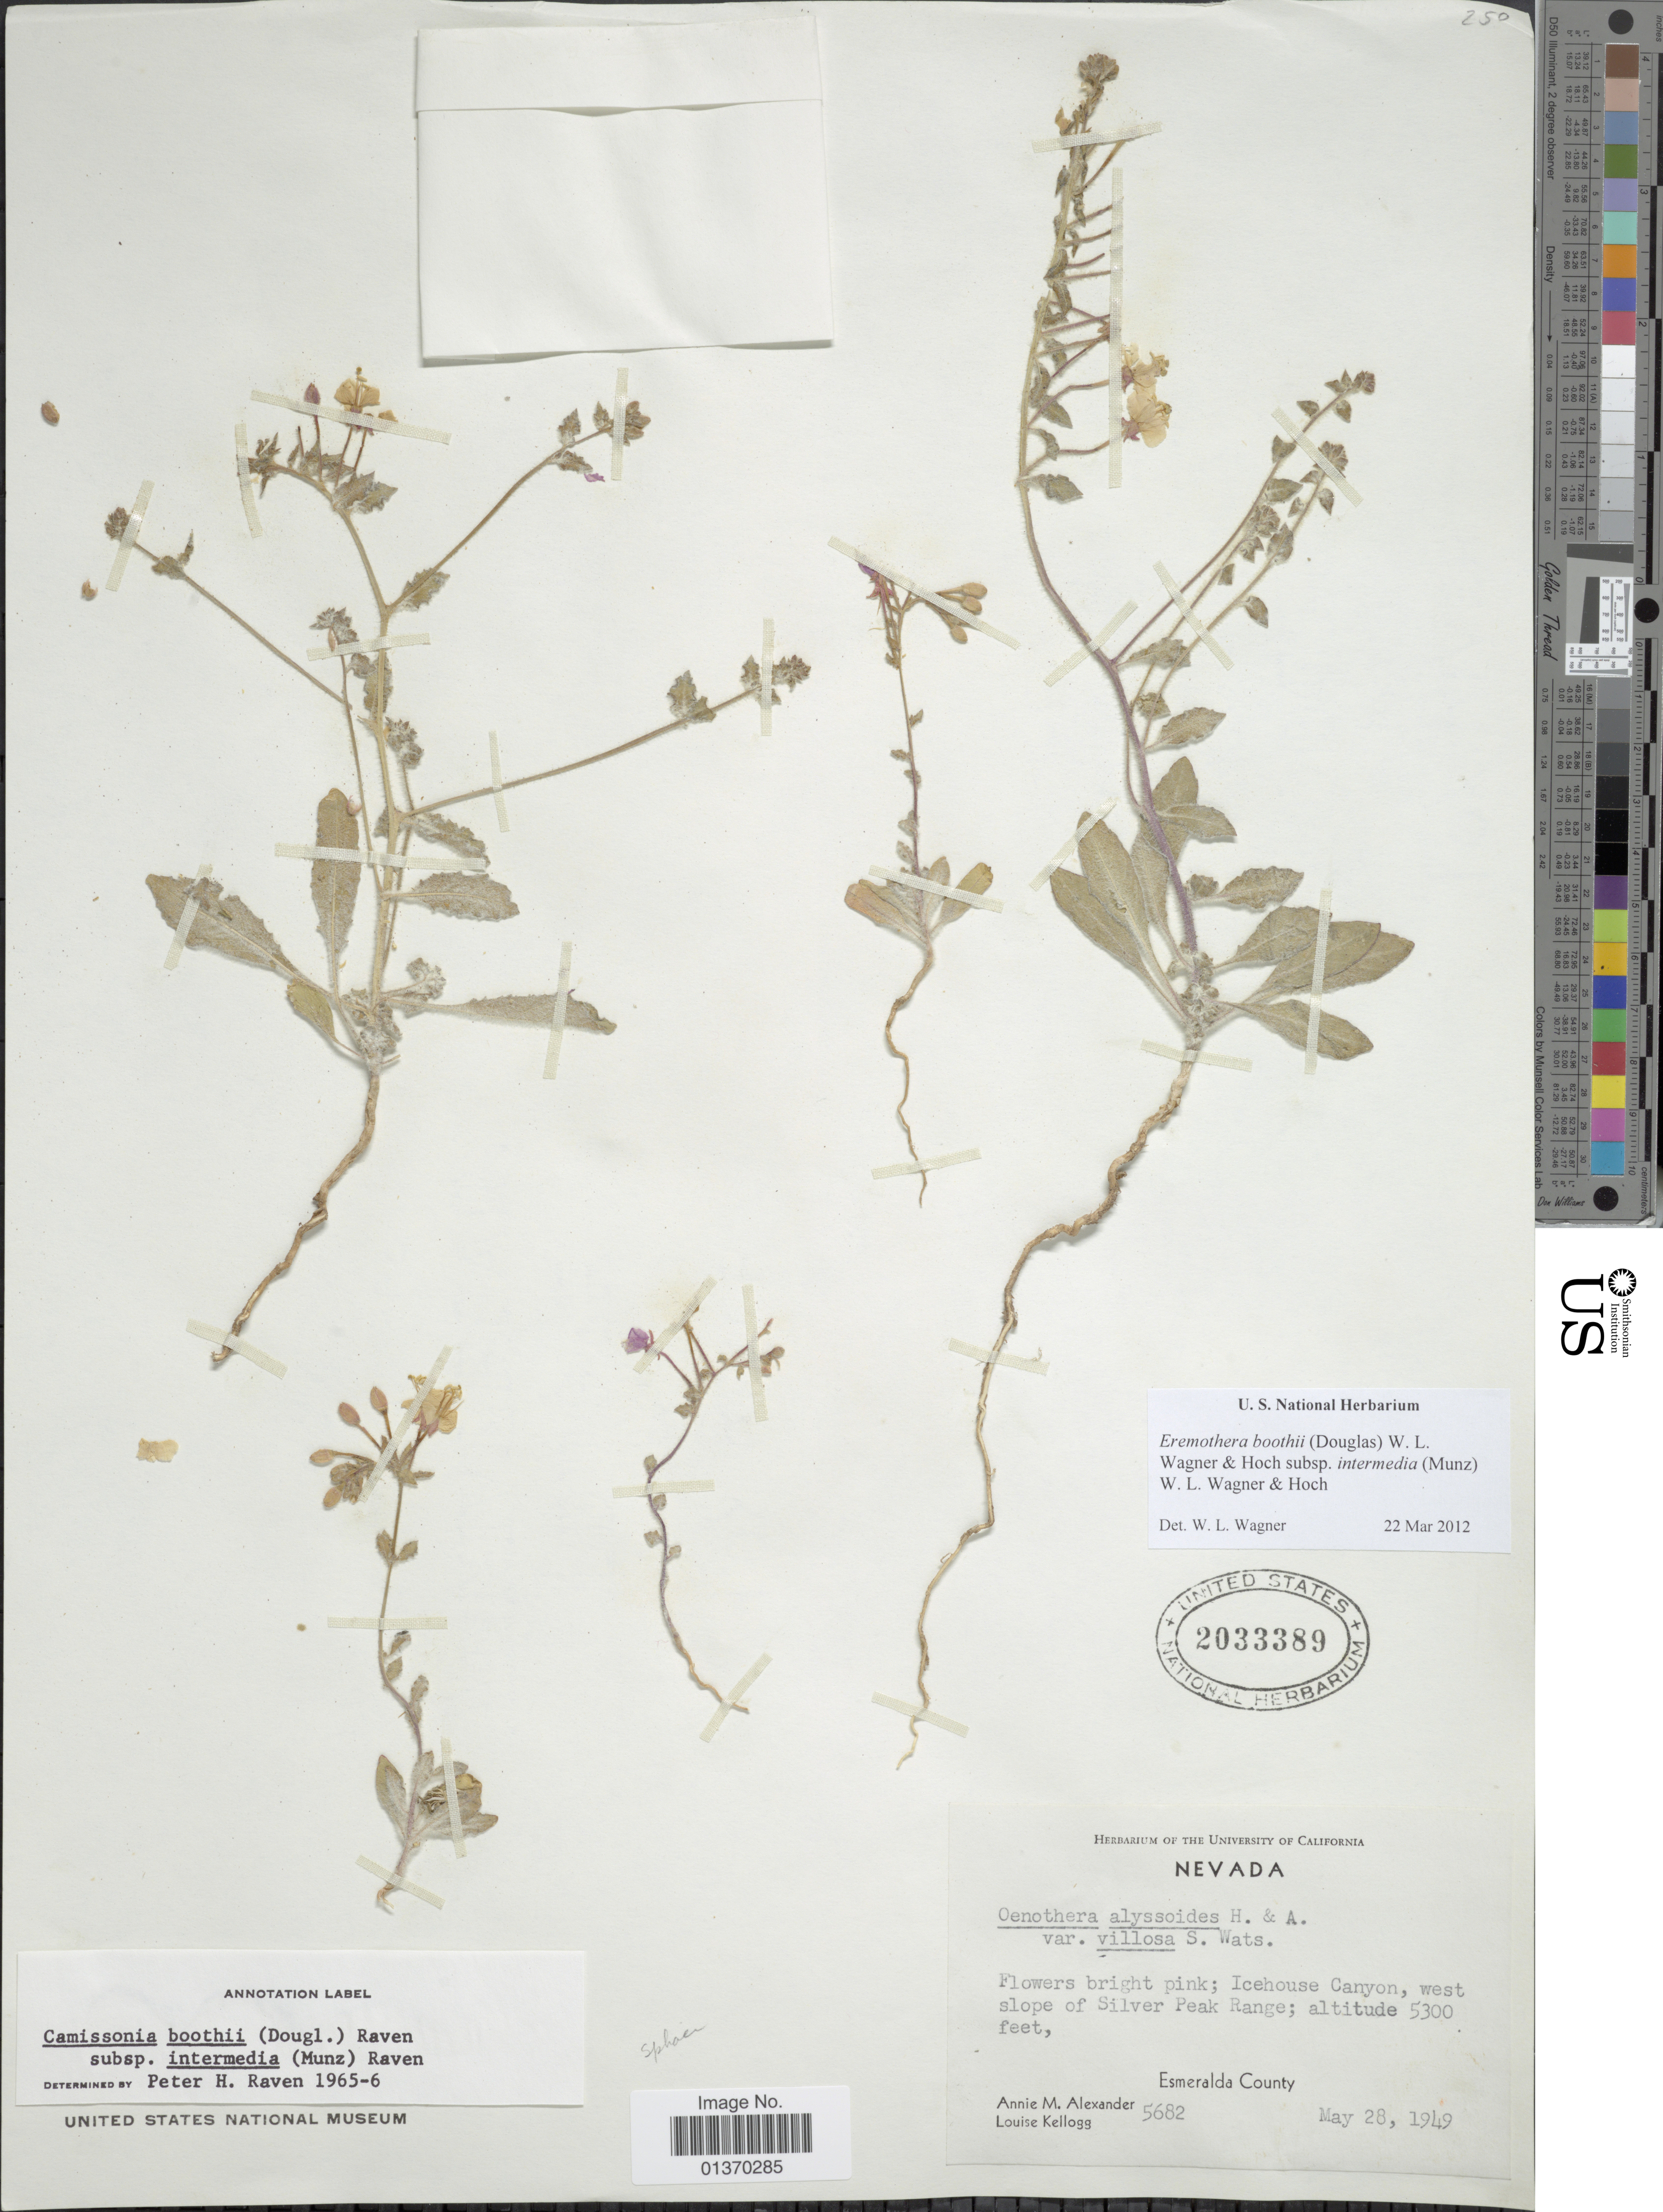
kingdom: Plantae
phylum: Tracheophyta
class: Magnoliopsida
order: Myrtales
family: Onagraceae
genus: Eremothera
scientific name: Eremothera boothii subsp. intermedia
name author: (Munz) W.L. Wagner & Hoch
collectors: A. M. Alexander & L. Kellogg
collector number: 5682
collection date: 1949-05-28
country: United States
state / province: Nevada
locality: Icehouse Canyon, west slope of Silver Peak Range, Esmeralda County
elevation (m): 1615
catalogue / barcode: US 2033389